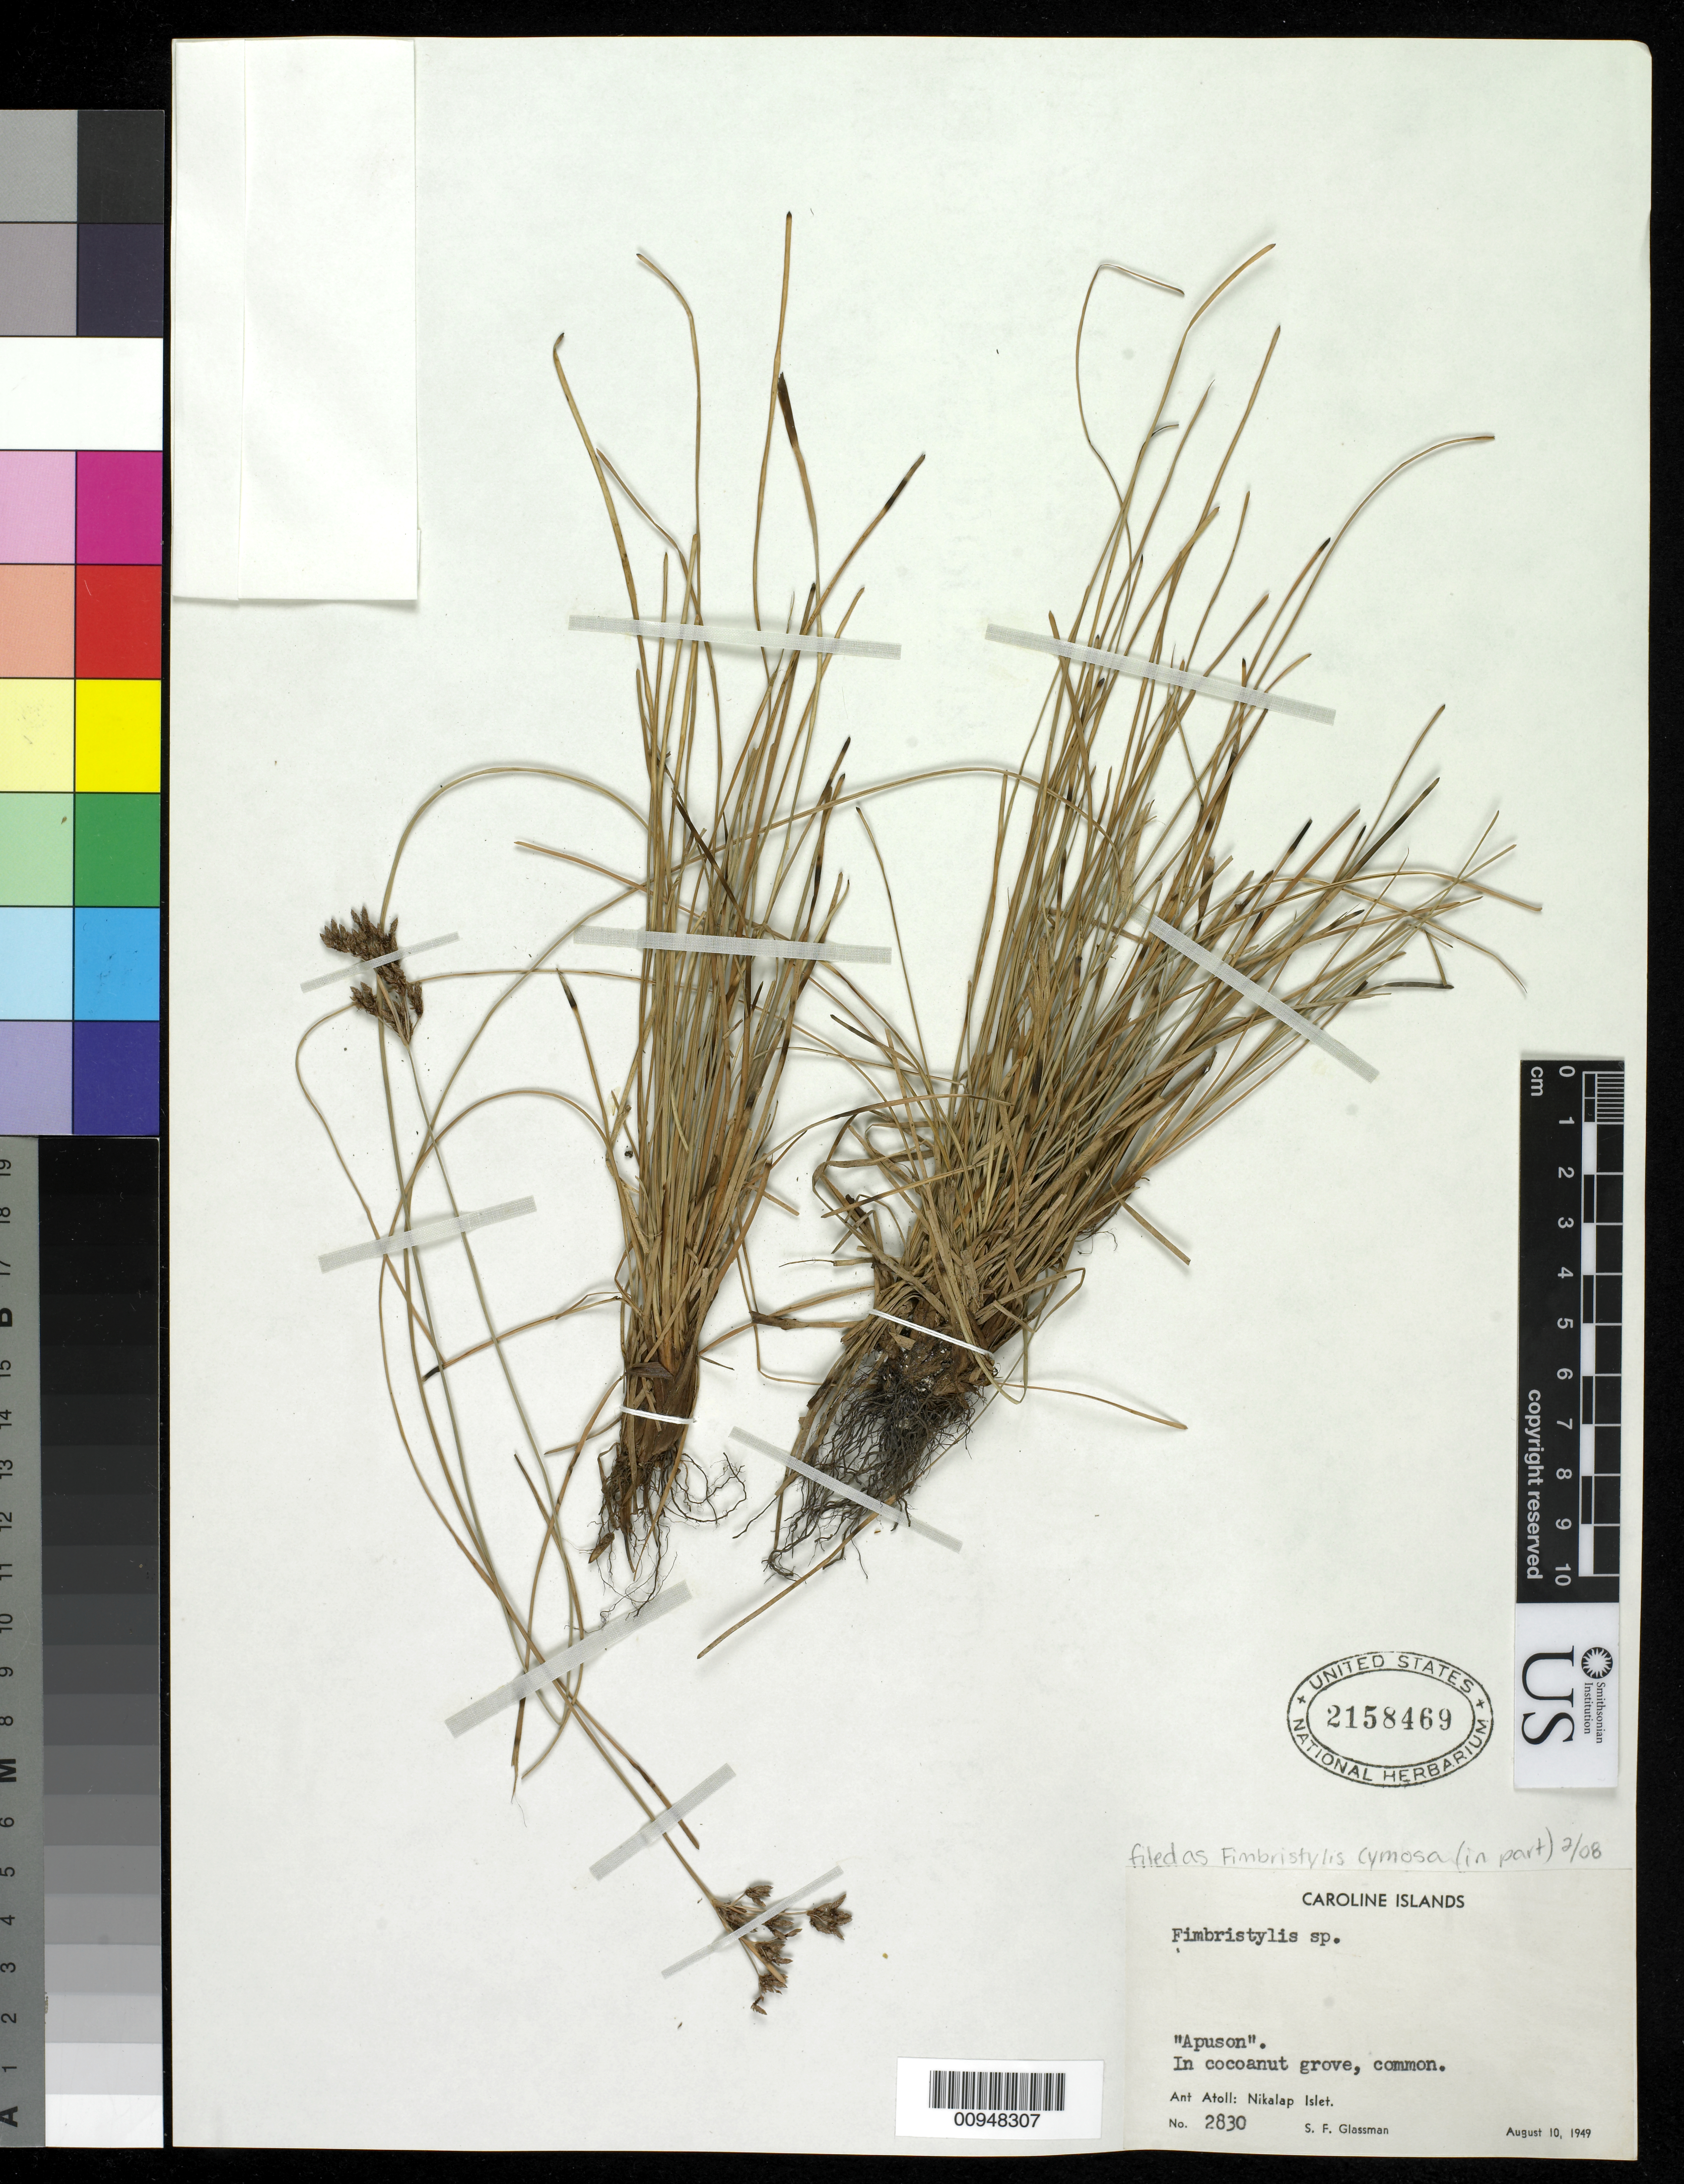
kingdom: Plantae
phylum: Tracheophyta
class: Liliopsida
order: Poales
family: Cyperaceae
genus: Fimbristylis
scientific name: Fimbristylis cymosa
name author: R. Br.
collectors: S. F. Glassman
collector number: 2830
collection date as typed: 10 Aug 1949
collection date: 1949-08-10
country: Micronesia, Federated States of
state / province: Pohnpei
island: Ant Atoll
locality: Nikalap Islet, In coconut grove.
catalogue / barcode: US 2158469